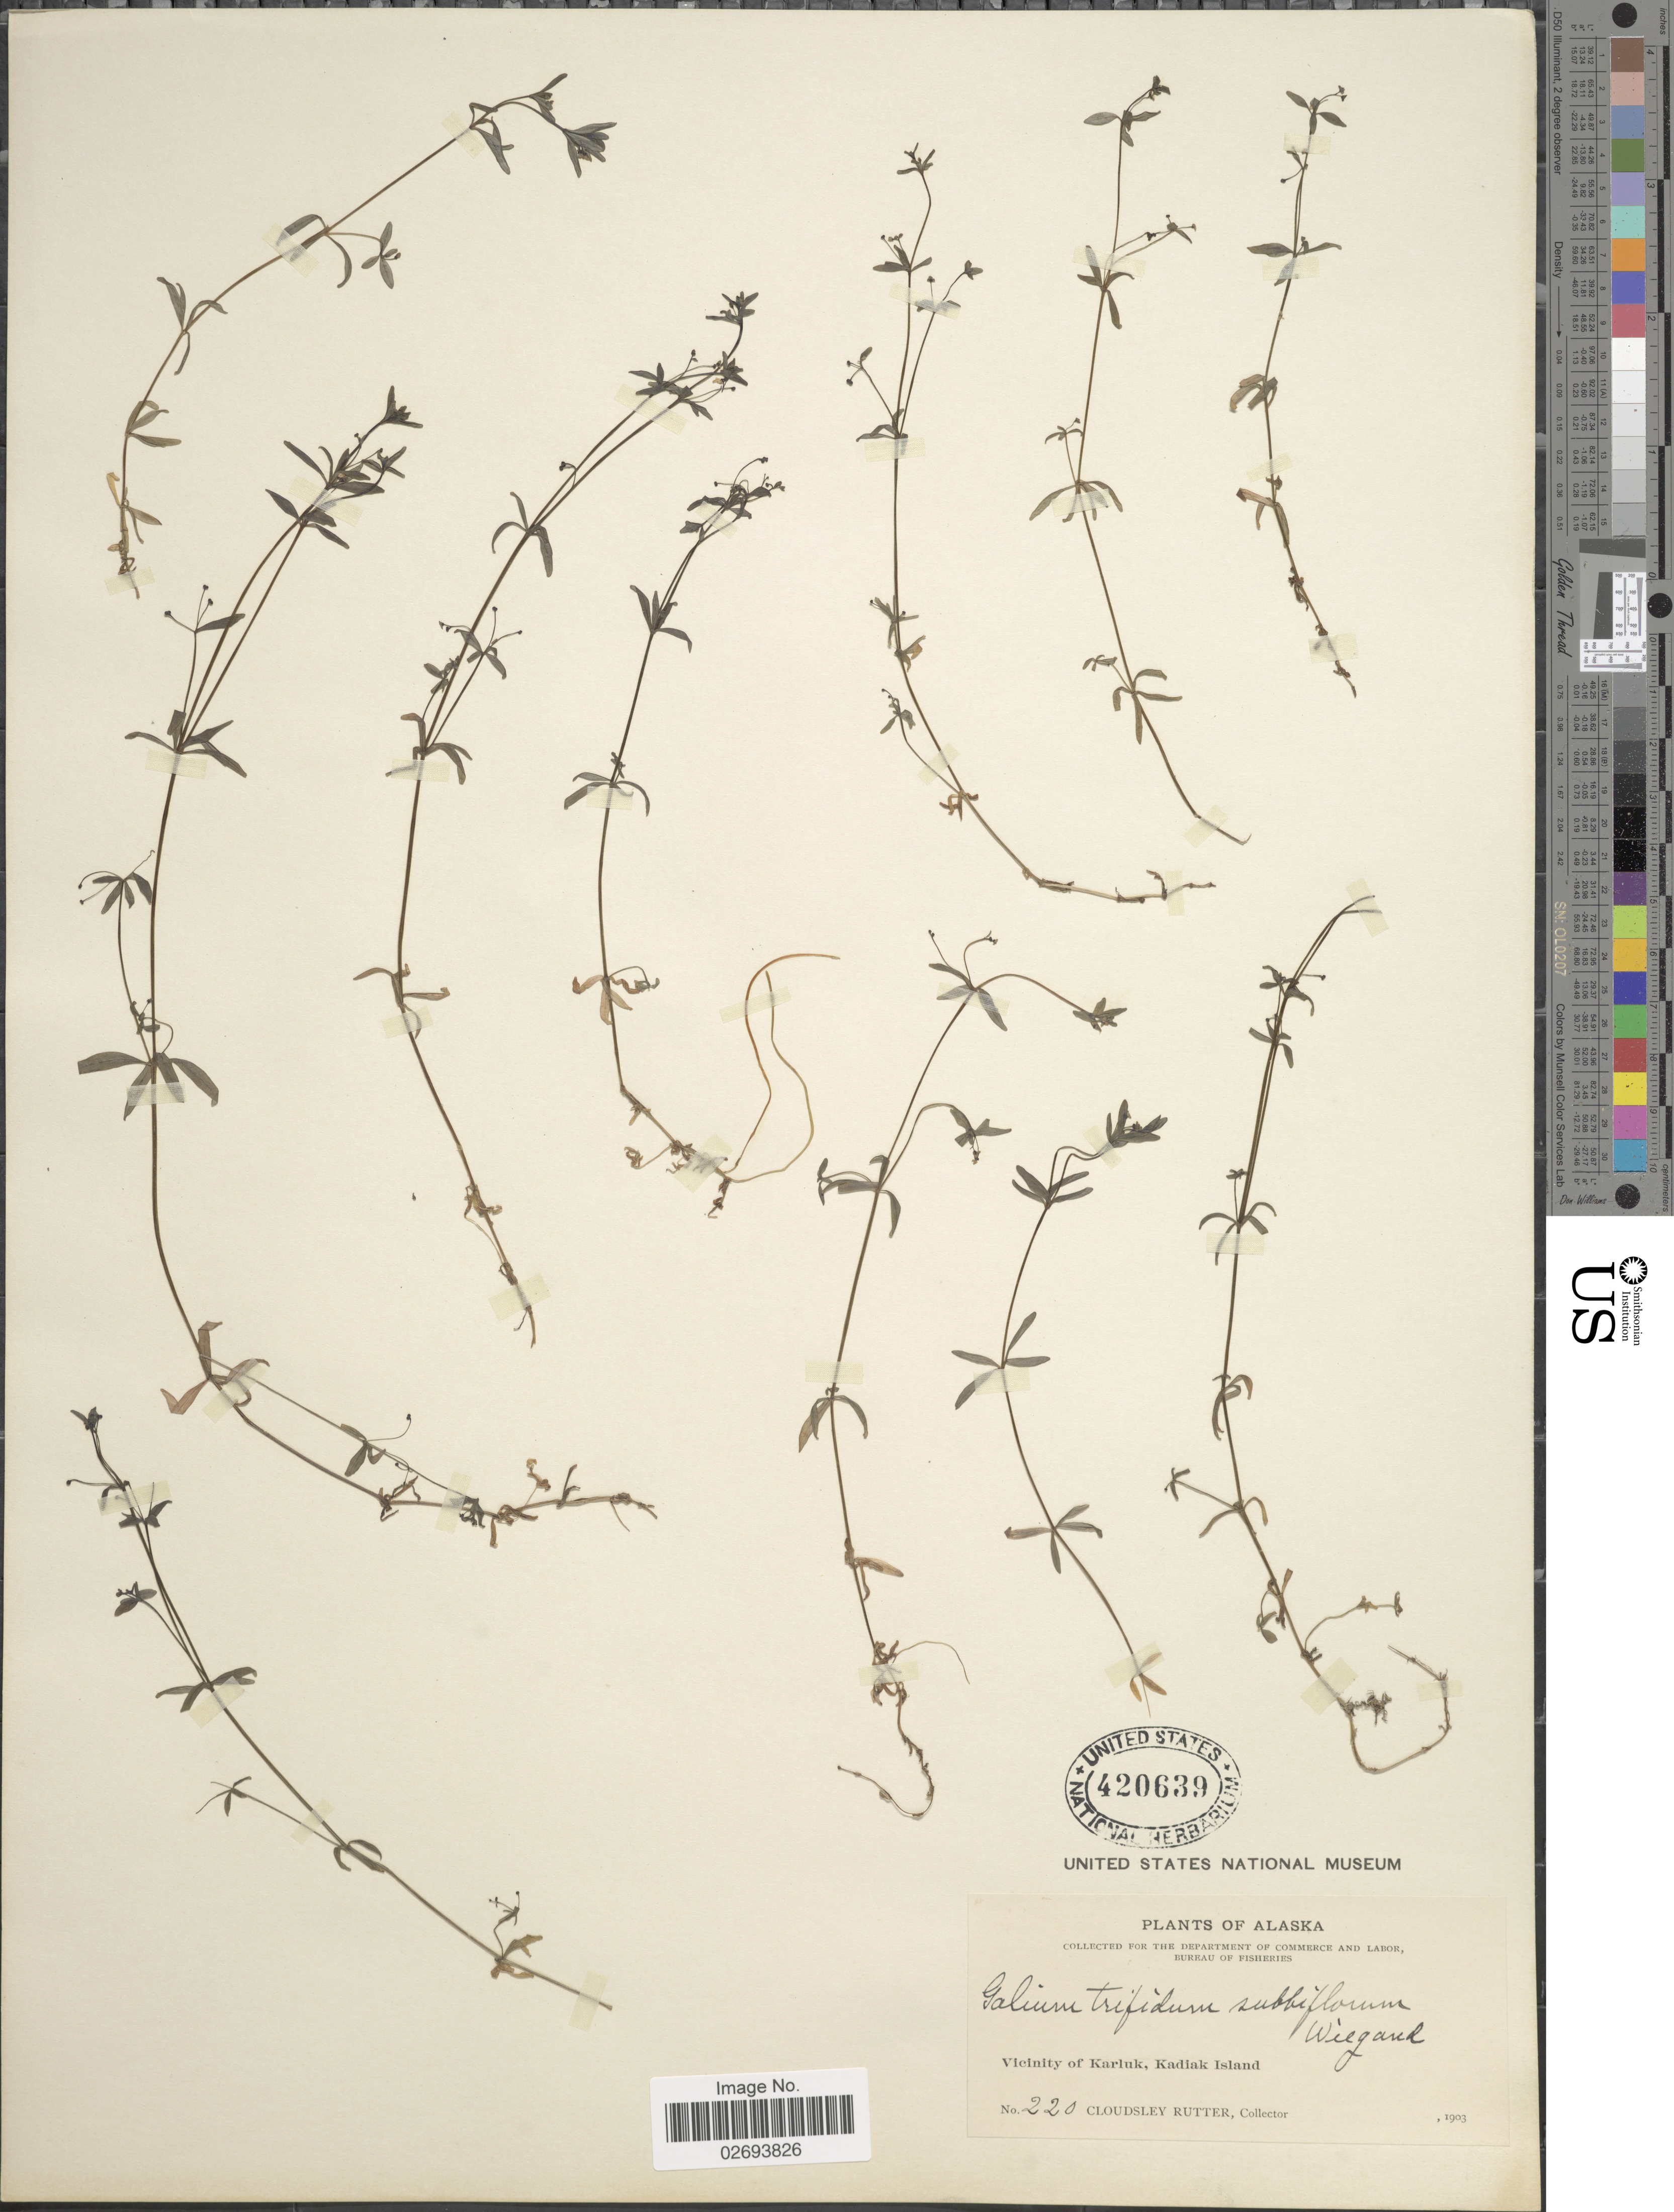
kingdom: Plantae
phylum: Tracheophyta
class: Magnoliopsida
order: Gentianales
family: Rubiaceae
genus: Galium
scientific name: Galium trifidum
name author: L.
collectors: C. Rutter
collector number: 220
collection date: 1903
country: United States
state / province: Alaska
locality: Vicinity of Karluk, Kadiak Island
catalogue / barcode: US 420639